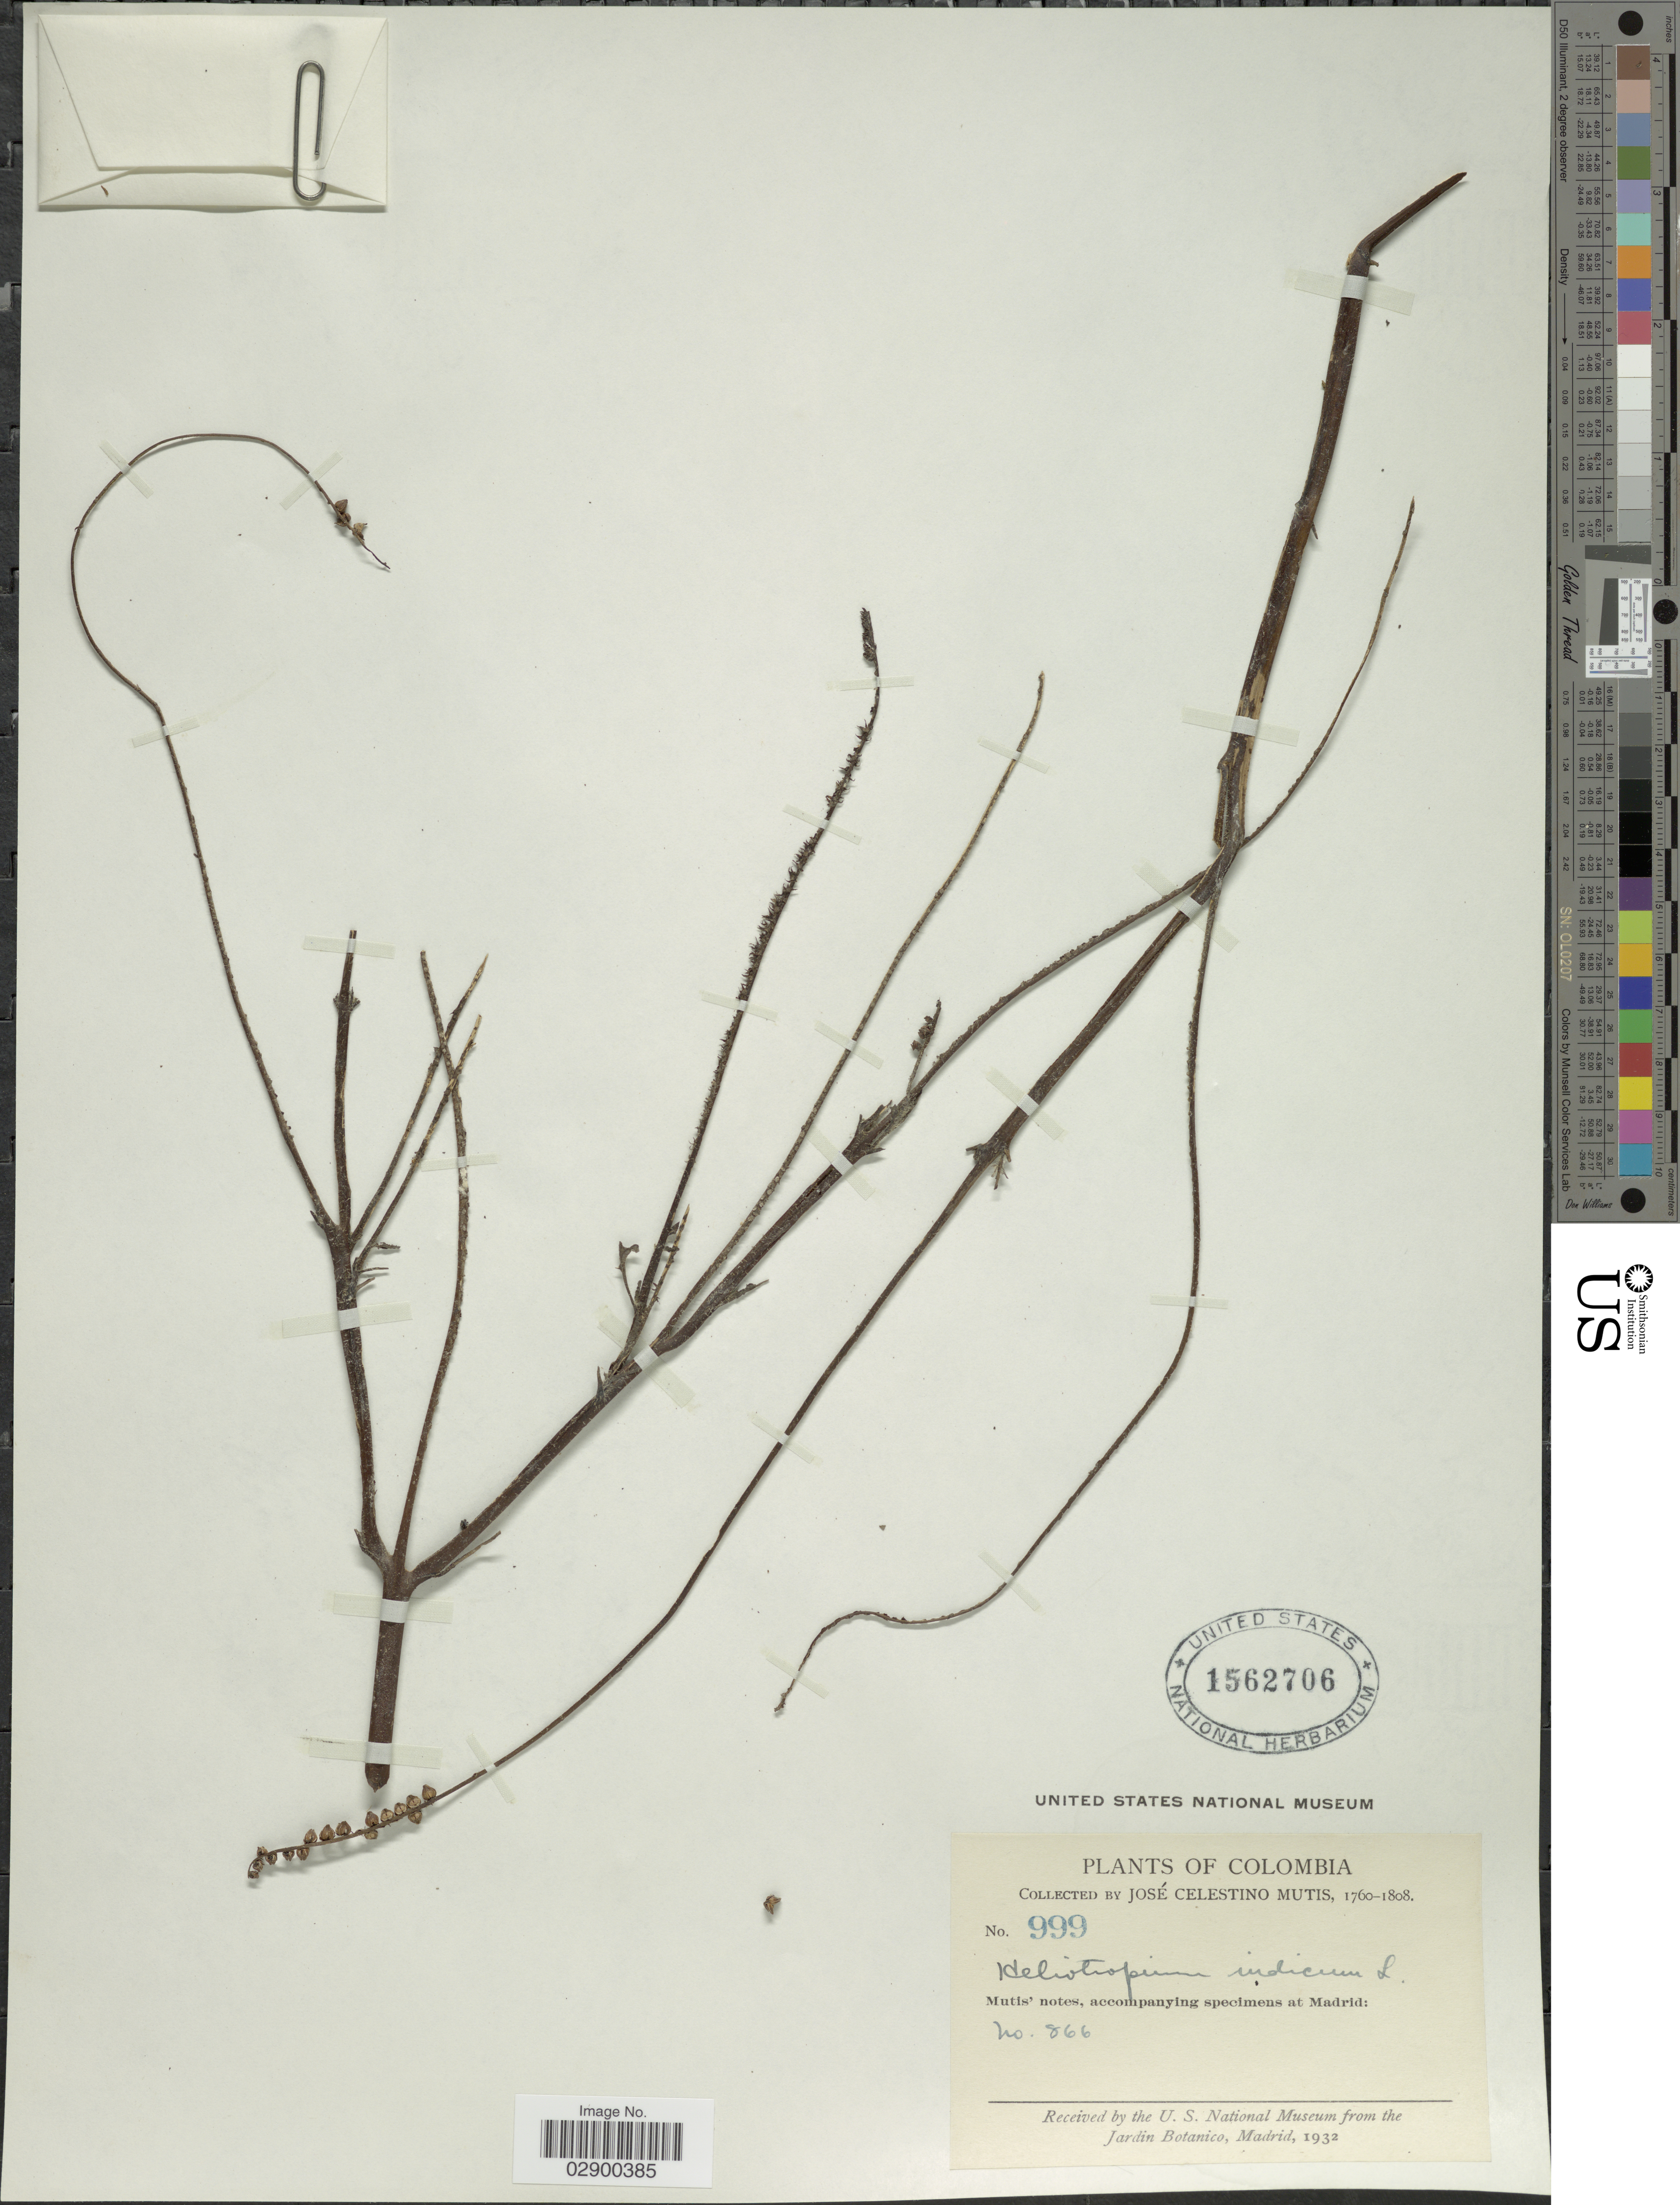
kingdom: Plantae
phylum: Tracheophyta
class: Magnoliopsida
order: Boraginales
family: Heliotropiaceae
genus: Heliotropium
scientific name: Heliotropium indicum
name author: L.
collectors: J. C. B. Mutis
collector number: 999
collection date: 1760/1808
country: Colombia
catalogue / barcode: US 1562706